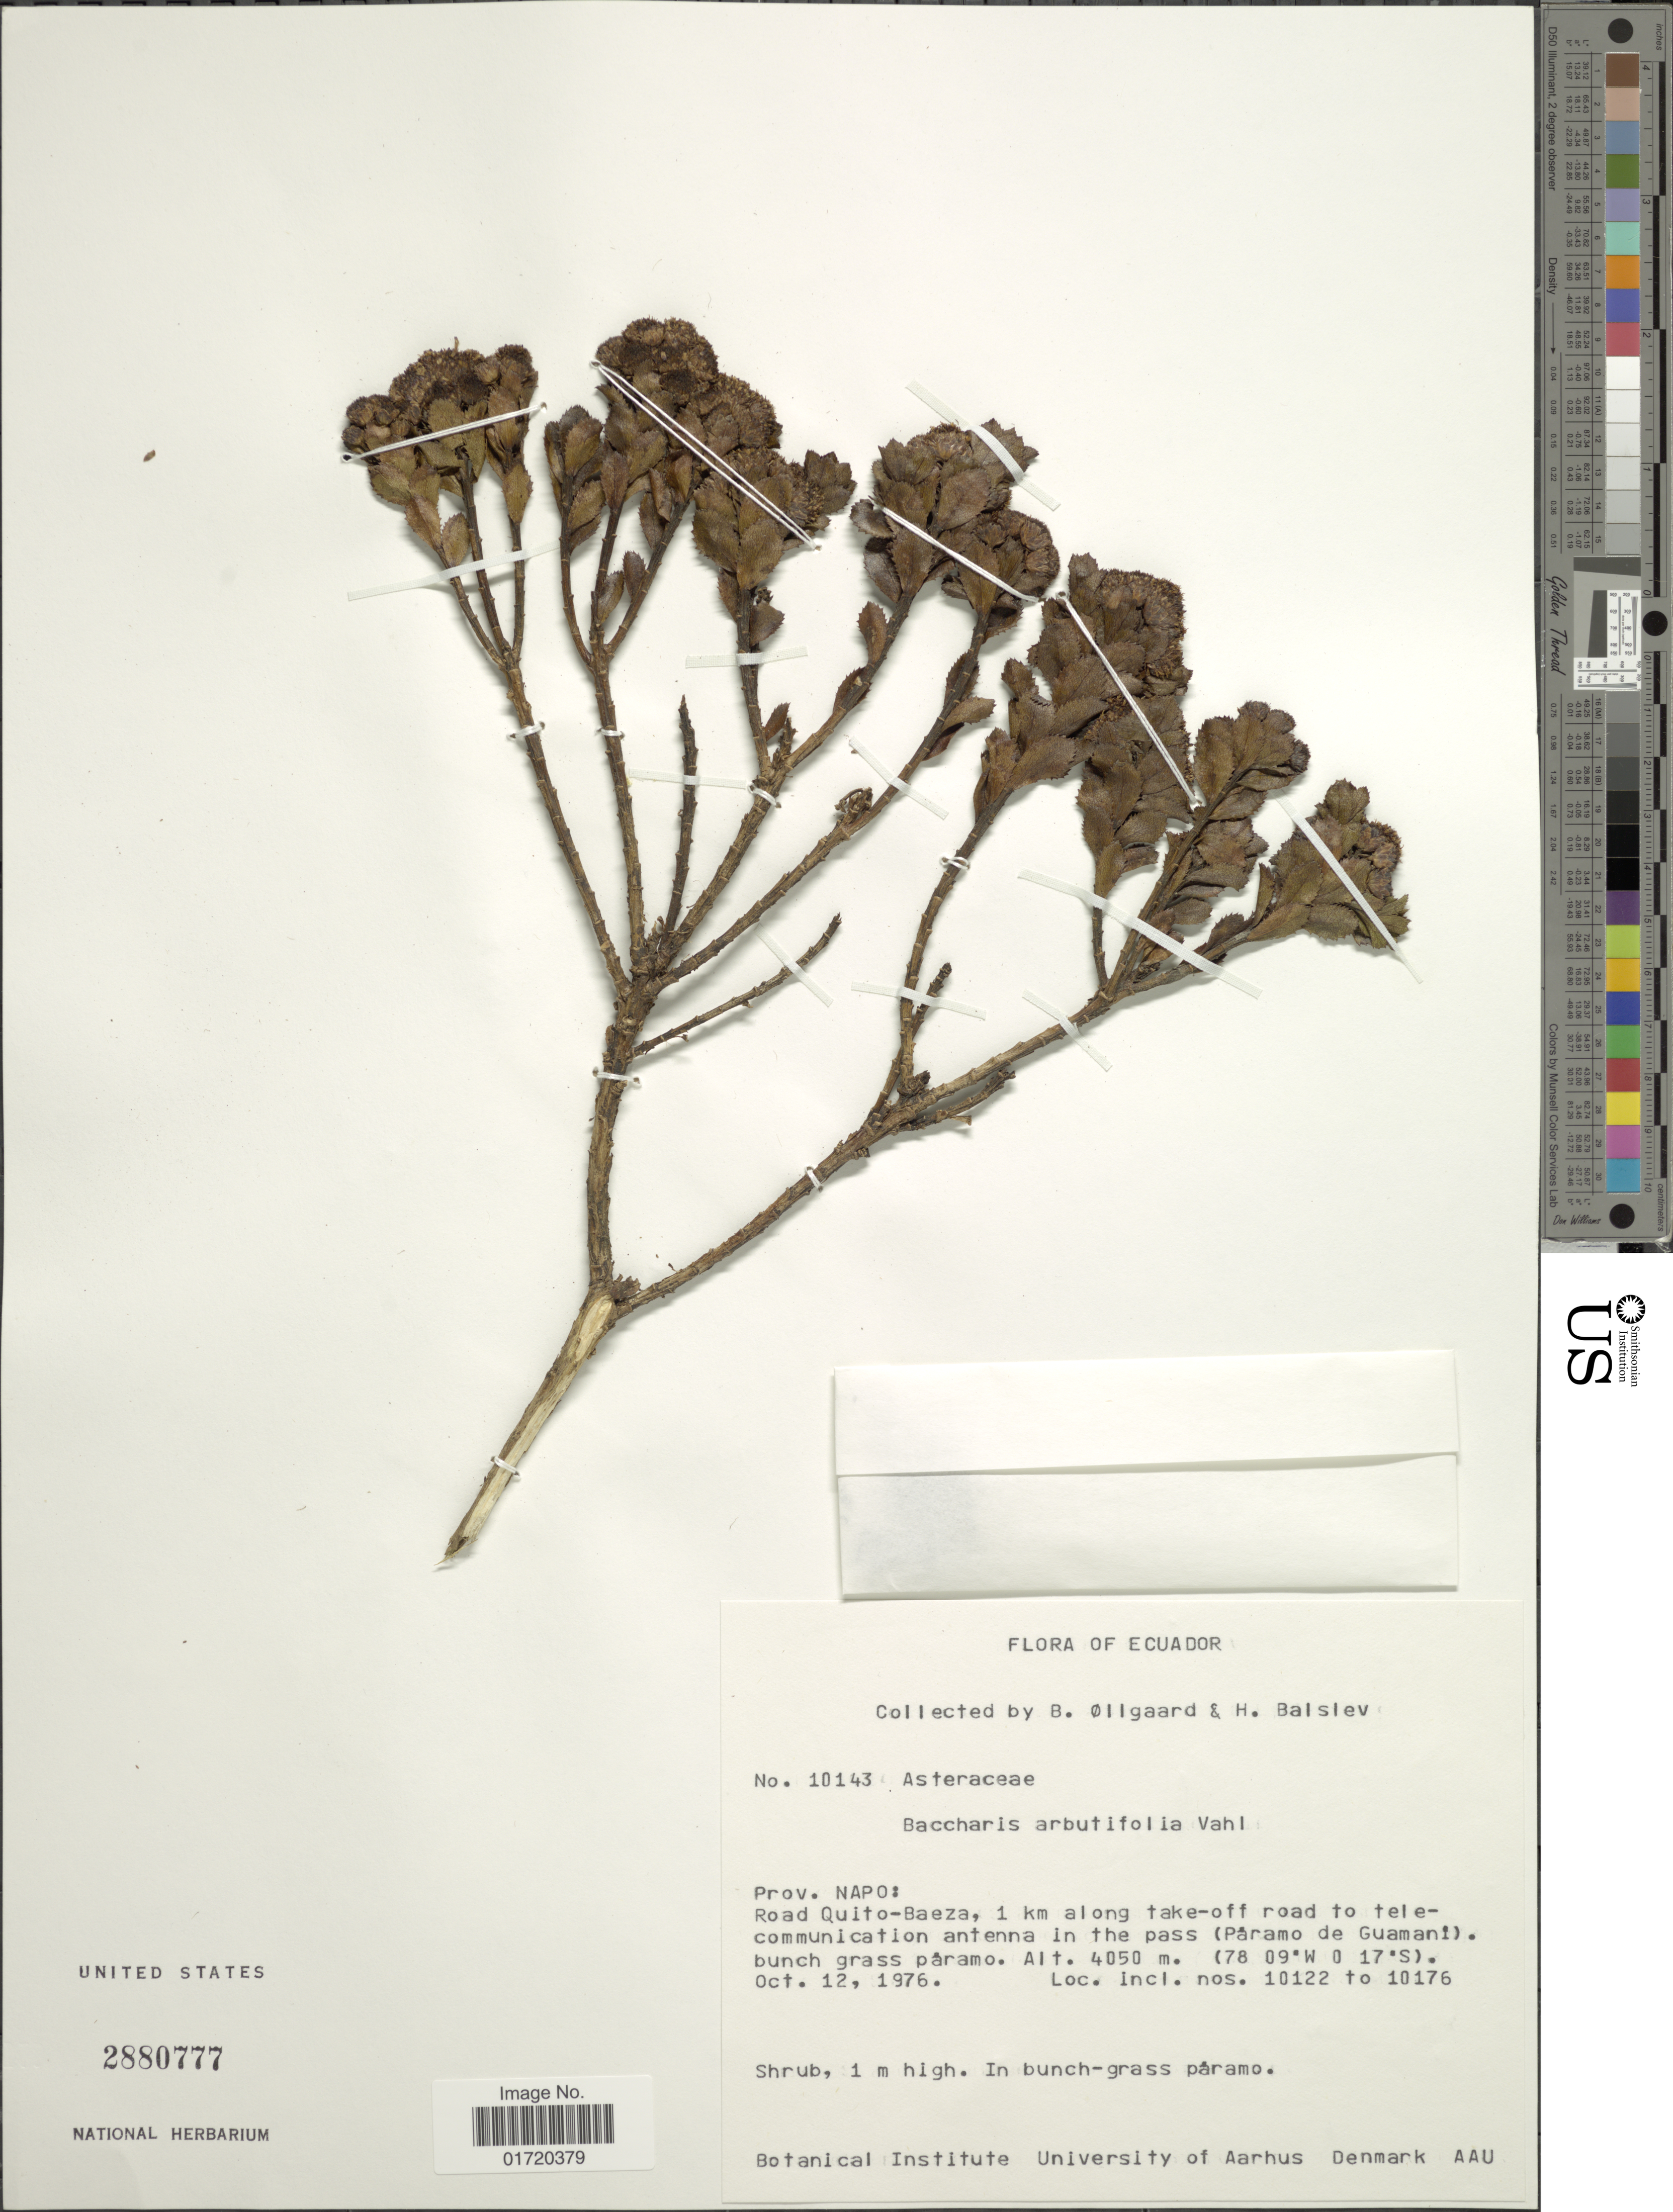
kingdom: Plantae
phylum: Tracheophyta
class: Magnoliopsida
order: Asterales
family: Asteraceae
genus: Baccharis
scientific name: Baccharis arbutifolia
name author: Vahl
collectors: B. Øllgaard & H. Balslev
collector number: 10143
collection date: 1976-10-12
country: Ecuador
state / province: Napo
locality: Road Quito-Baeza, 1 km along take-off road to telecommunication antenna in the pass (Paramo de Guamani)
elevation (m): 4050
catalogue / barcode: US 2880777